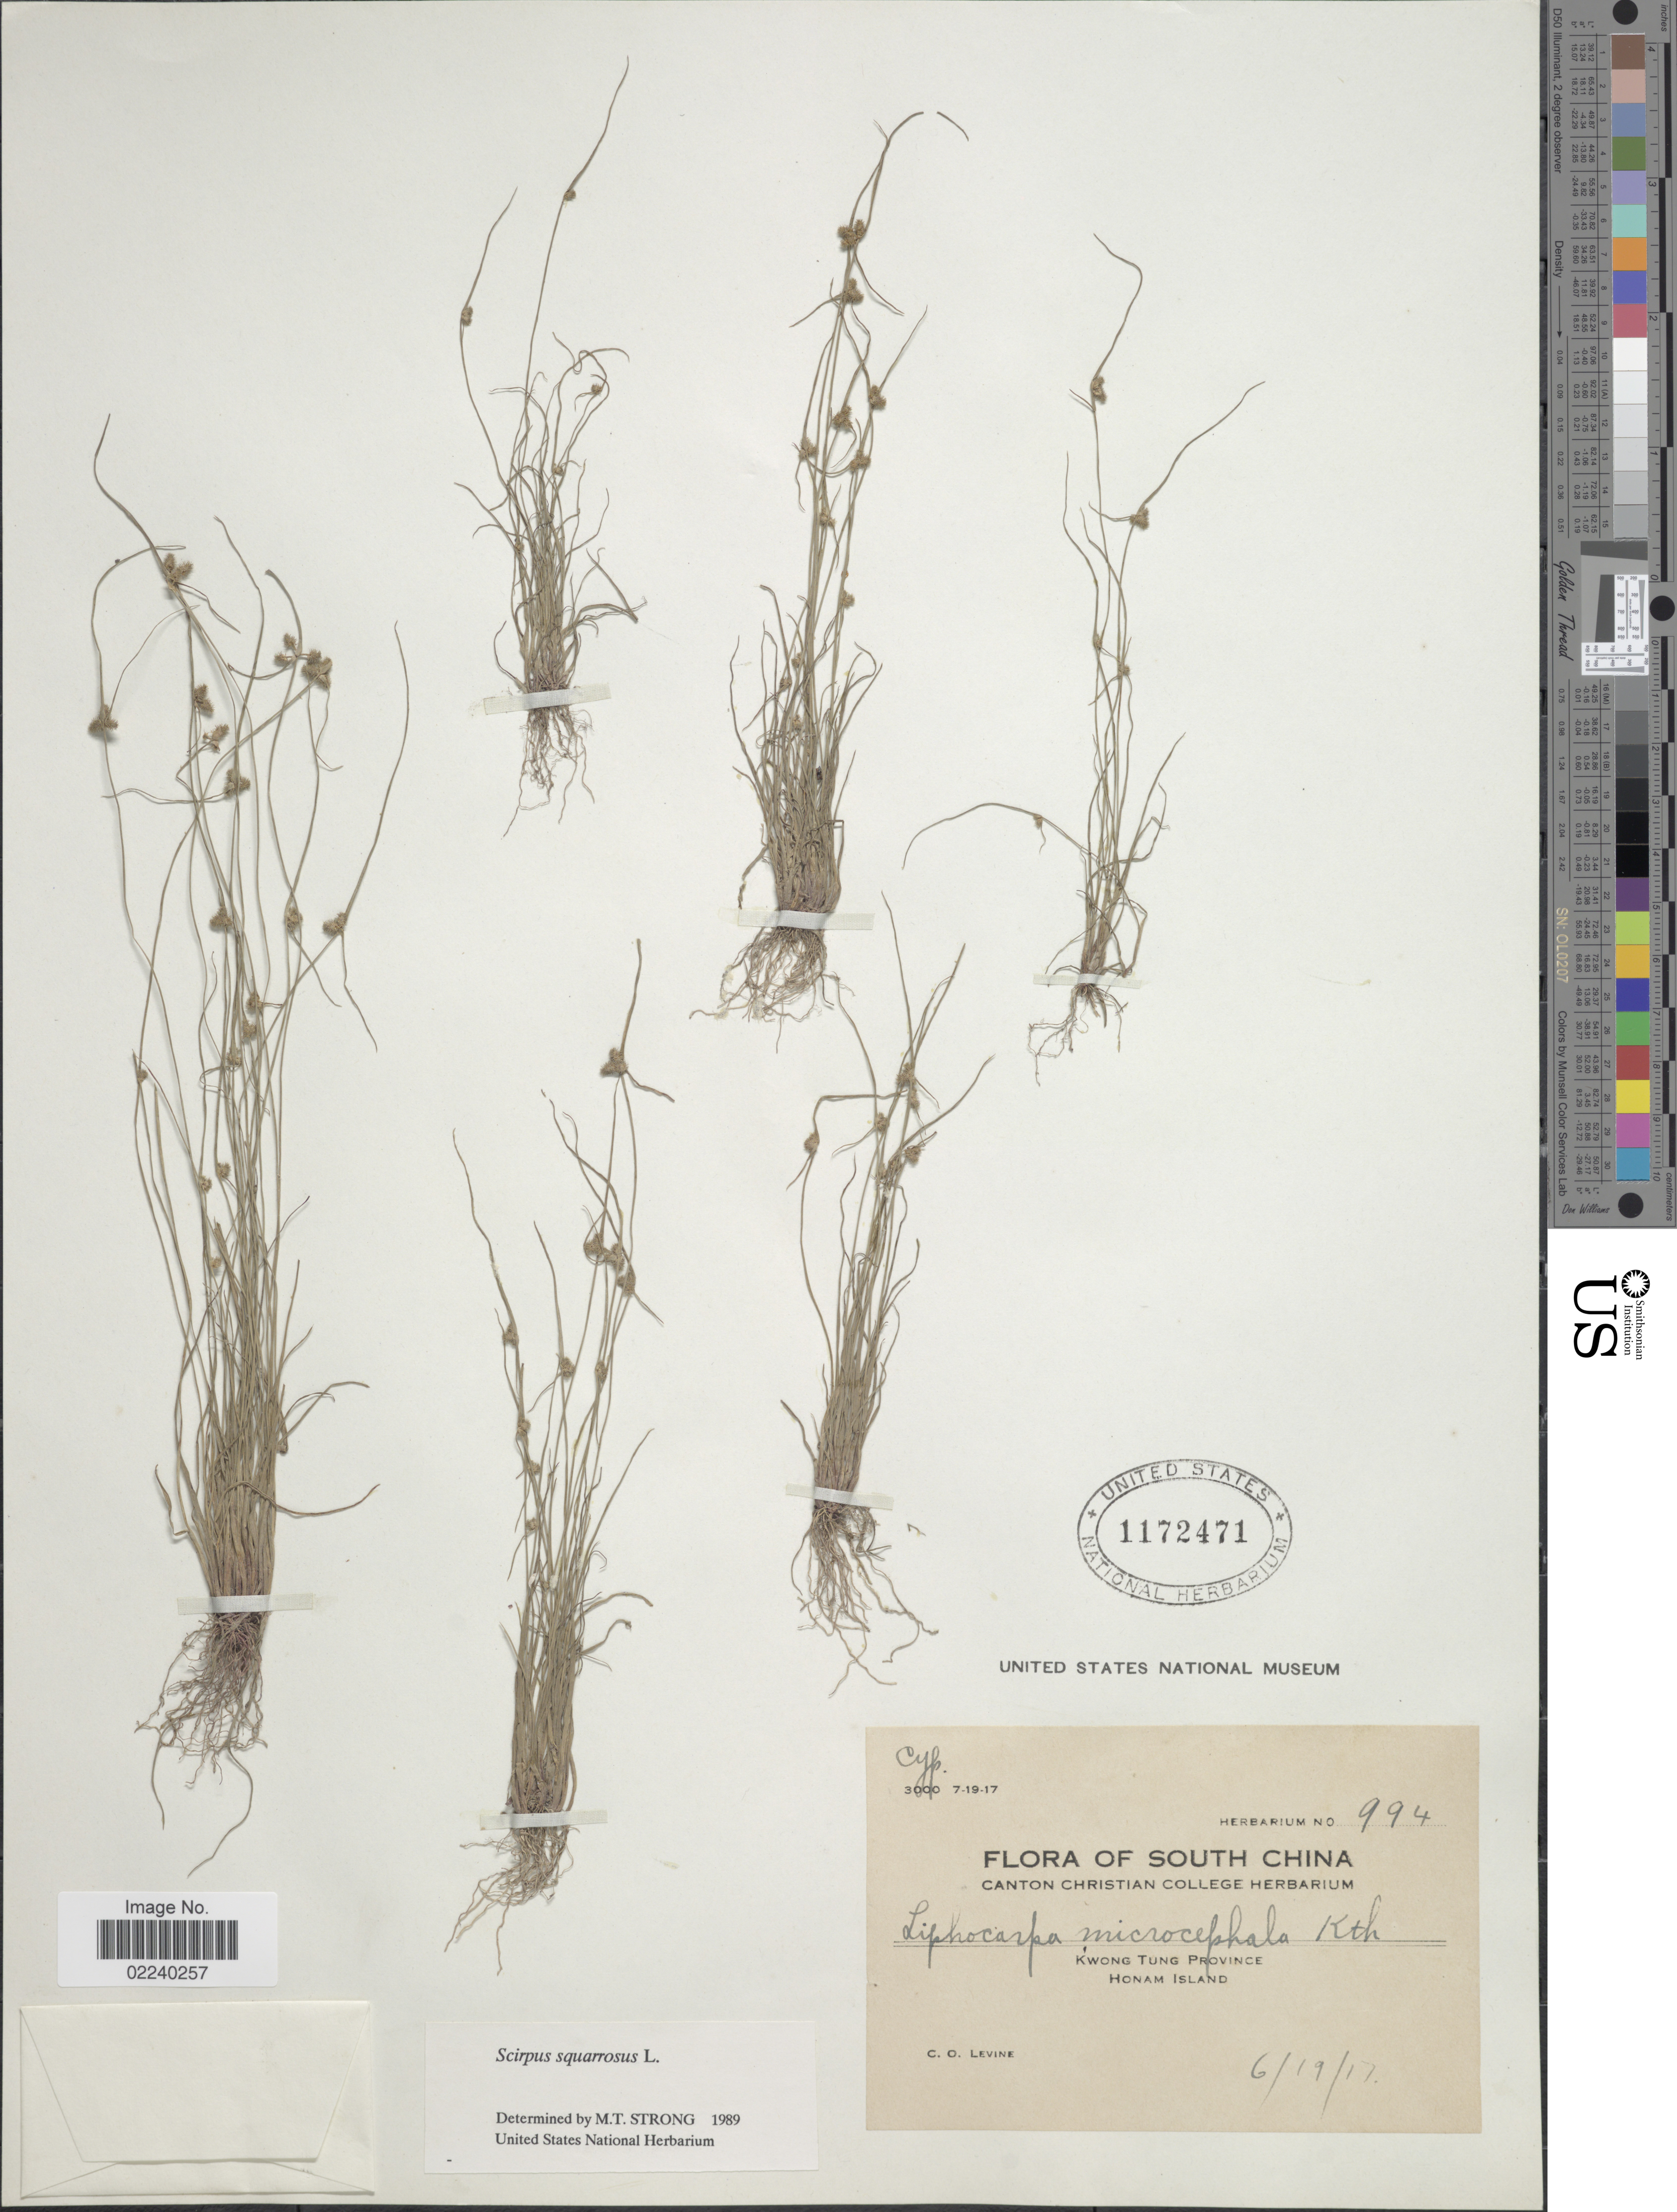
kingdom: Plantae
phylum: Tracheophyta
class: Liliopsida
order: Poales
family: Cyperaceae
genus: Cyperus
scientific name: Cyperus neochinensis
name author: (Tang & F.T. Wang) Bauters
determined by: Strong, M. T., (US), Smithsonian Institution - National Museum of Natural History (UNITED STATES)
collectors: C. O. Levine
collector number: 994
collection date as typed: Transcribed d/m/y: 19/6/17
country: China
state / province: Guangdong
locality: Kwong Tung Province, Honam Island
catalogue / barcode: US 1172471